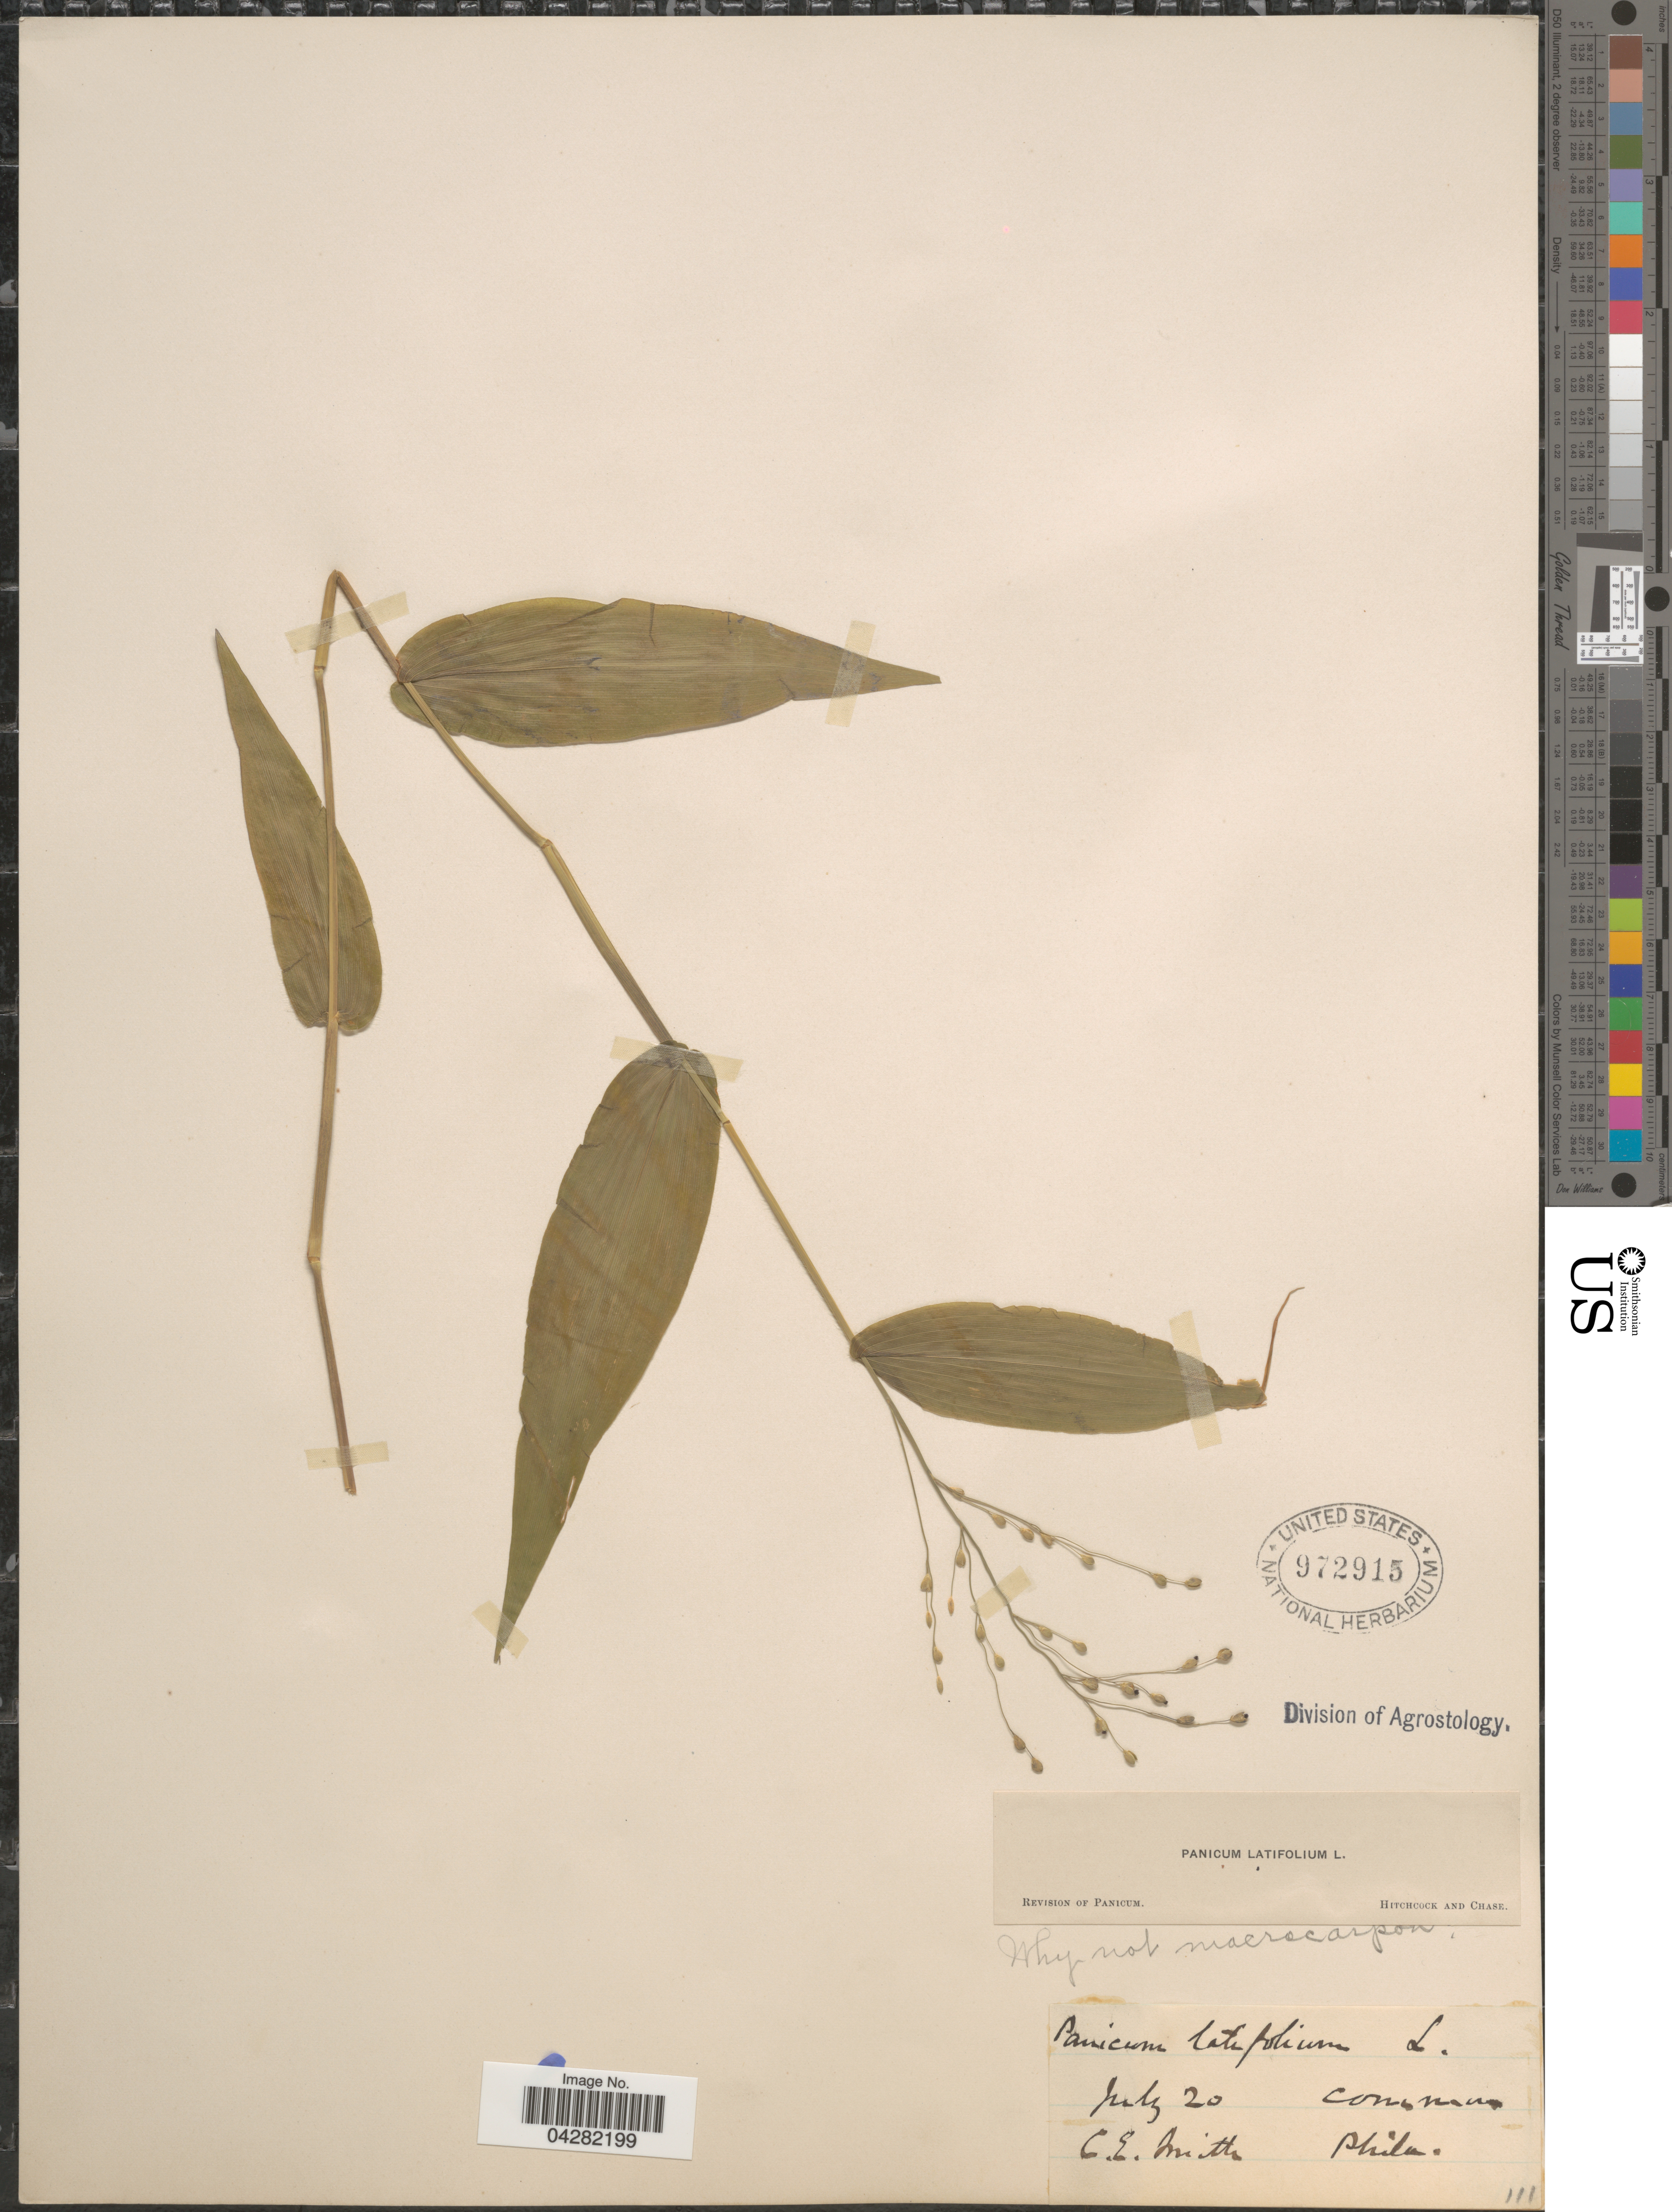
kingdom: Plantae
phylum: Tracheophyta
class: Liliopsida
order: Poales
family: Poaceae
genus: Dichanthelium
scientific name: Dichanthelium latifolium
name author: (L.) Harvill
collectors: C. E. Smith Jr.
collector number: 111?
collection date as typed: Transcribed d/m/y: /7/20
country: United States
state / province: Pennsylvania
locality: Phila.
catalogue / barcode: US 972915